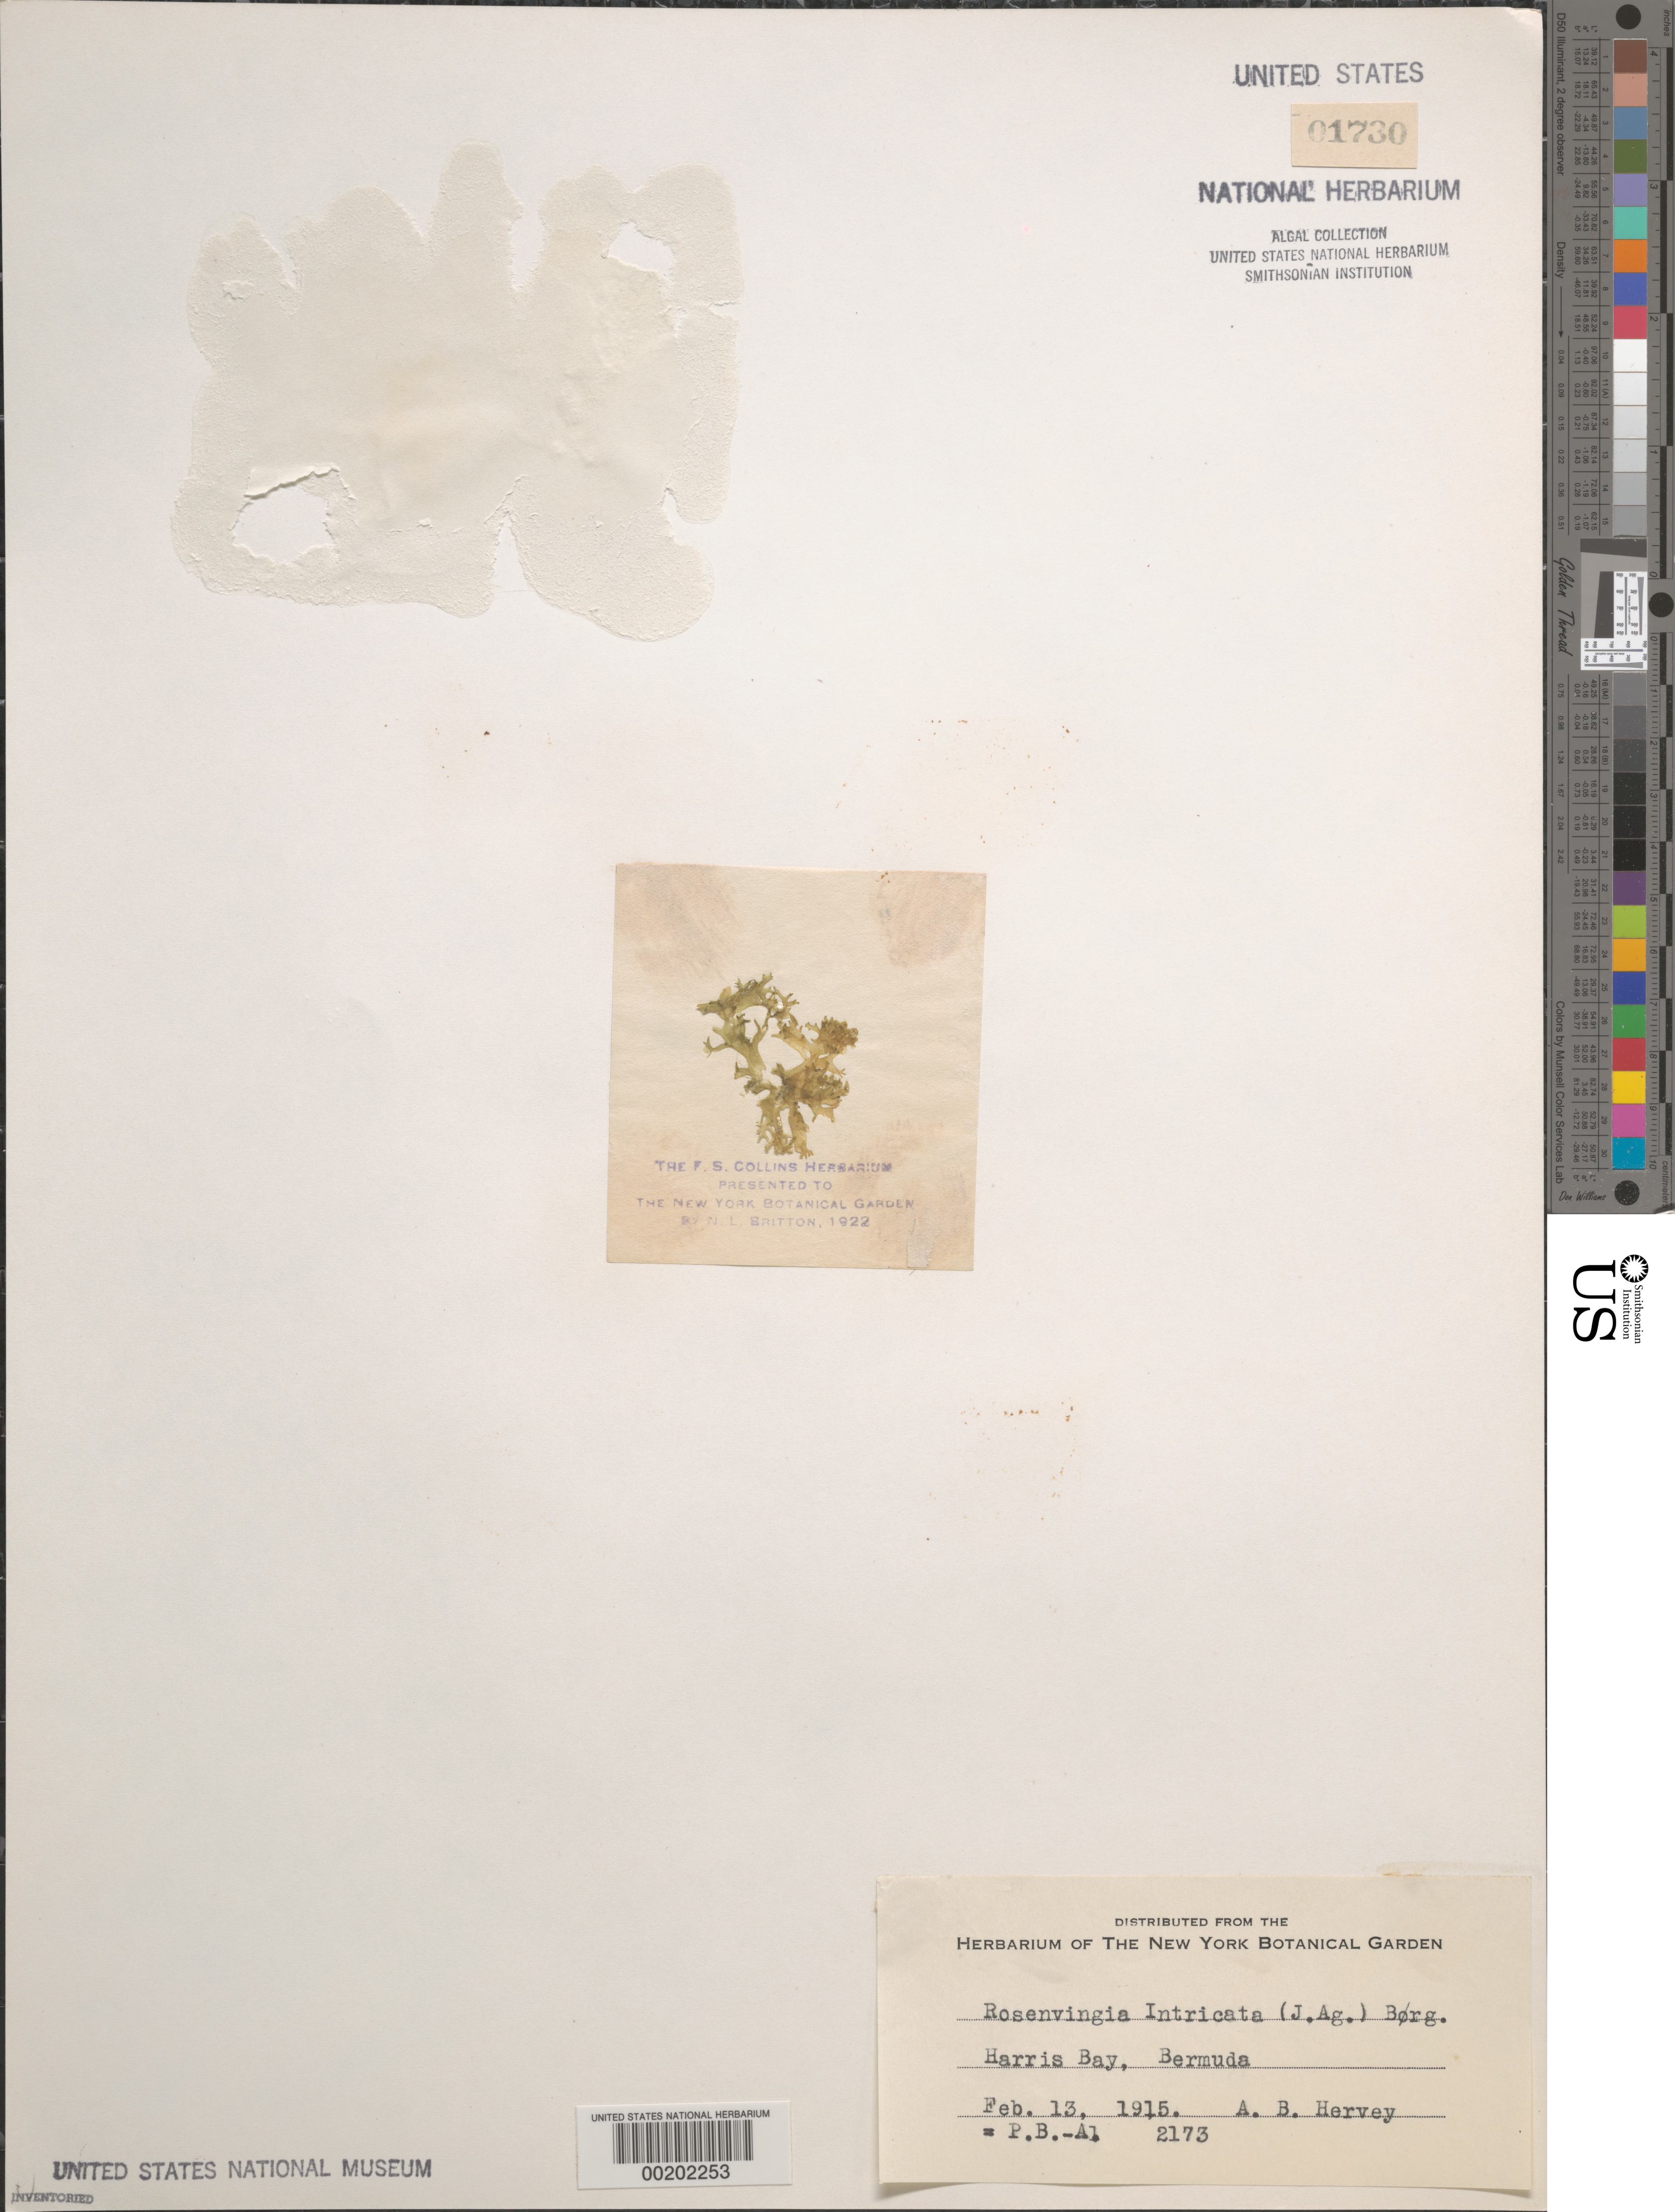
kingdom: Chromista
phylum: Ochrophyta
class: Phaeophyceae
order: Scytosiphonales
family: Scytosiphonaceae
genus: Rosenvingea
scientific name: Rosenvingea endiviifolia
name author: (Martius) M.J. Wynne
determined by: Algae name updating Project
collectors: A. B. Hervey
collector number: PB-A 2173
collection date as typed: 13 Feb 1915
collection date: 1915-02-13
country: Bermuda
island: Bermuda Island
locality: Harris Bay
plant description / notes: Collins, Holden & Setchell, Phycotheca Boreali-Americana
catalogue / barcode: US 1730